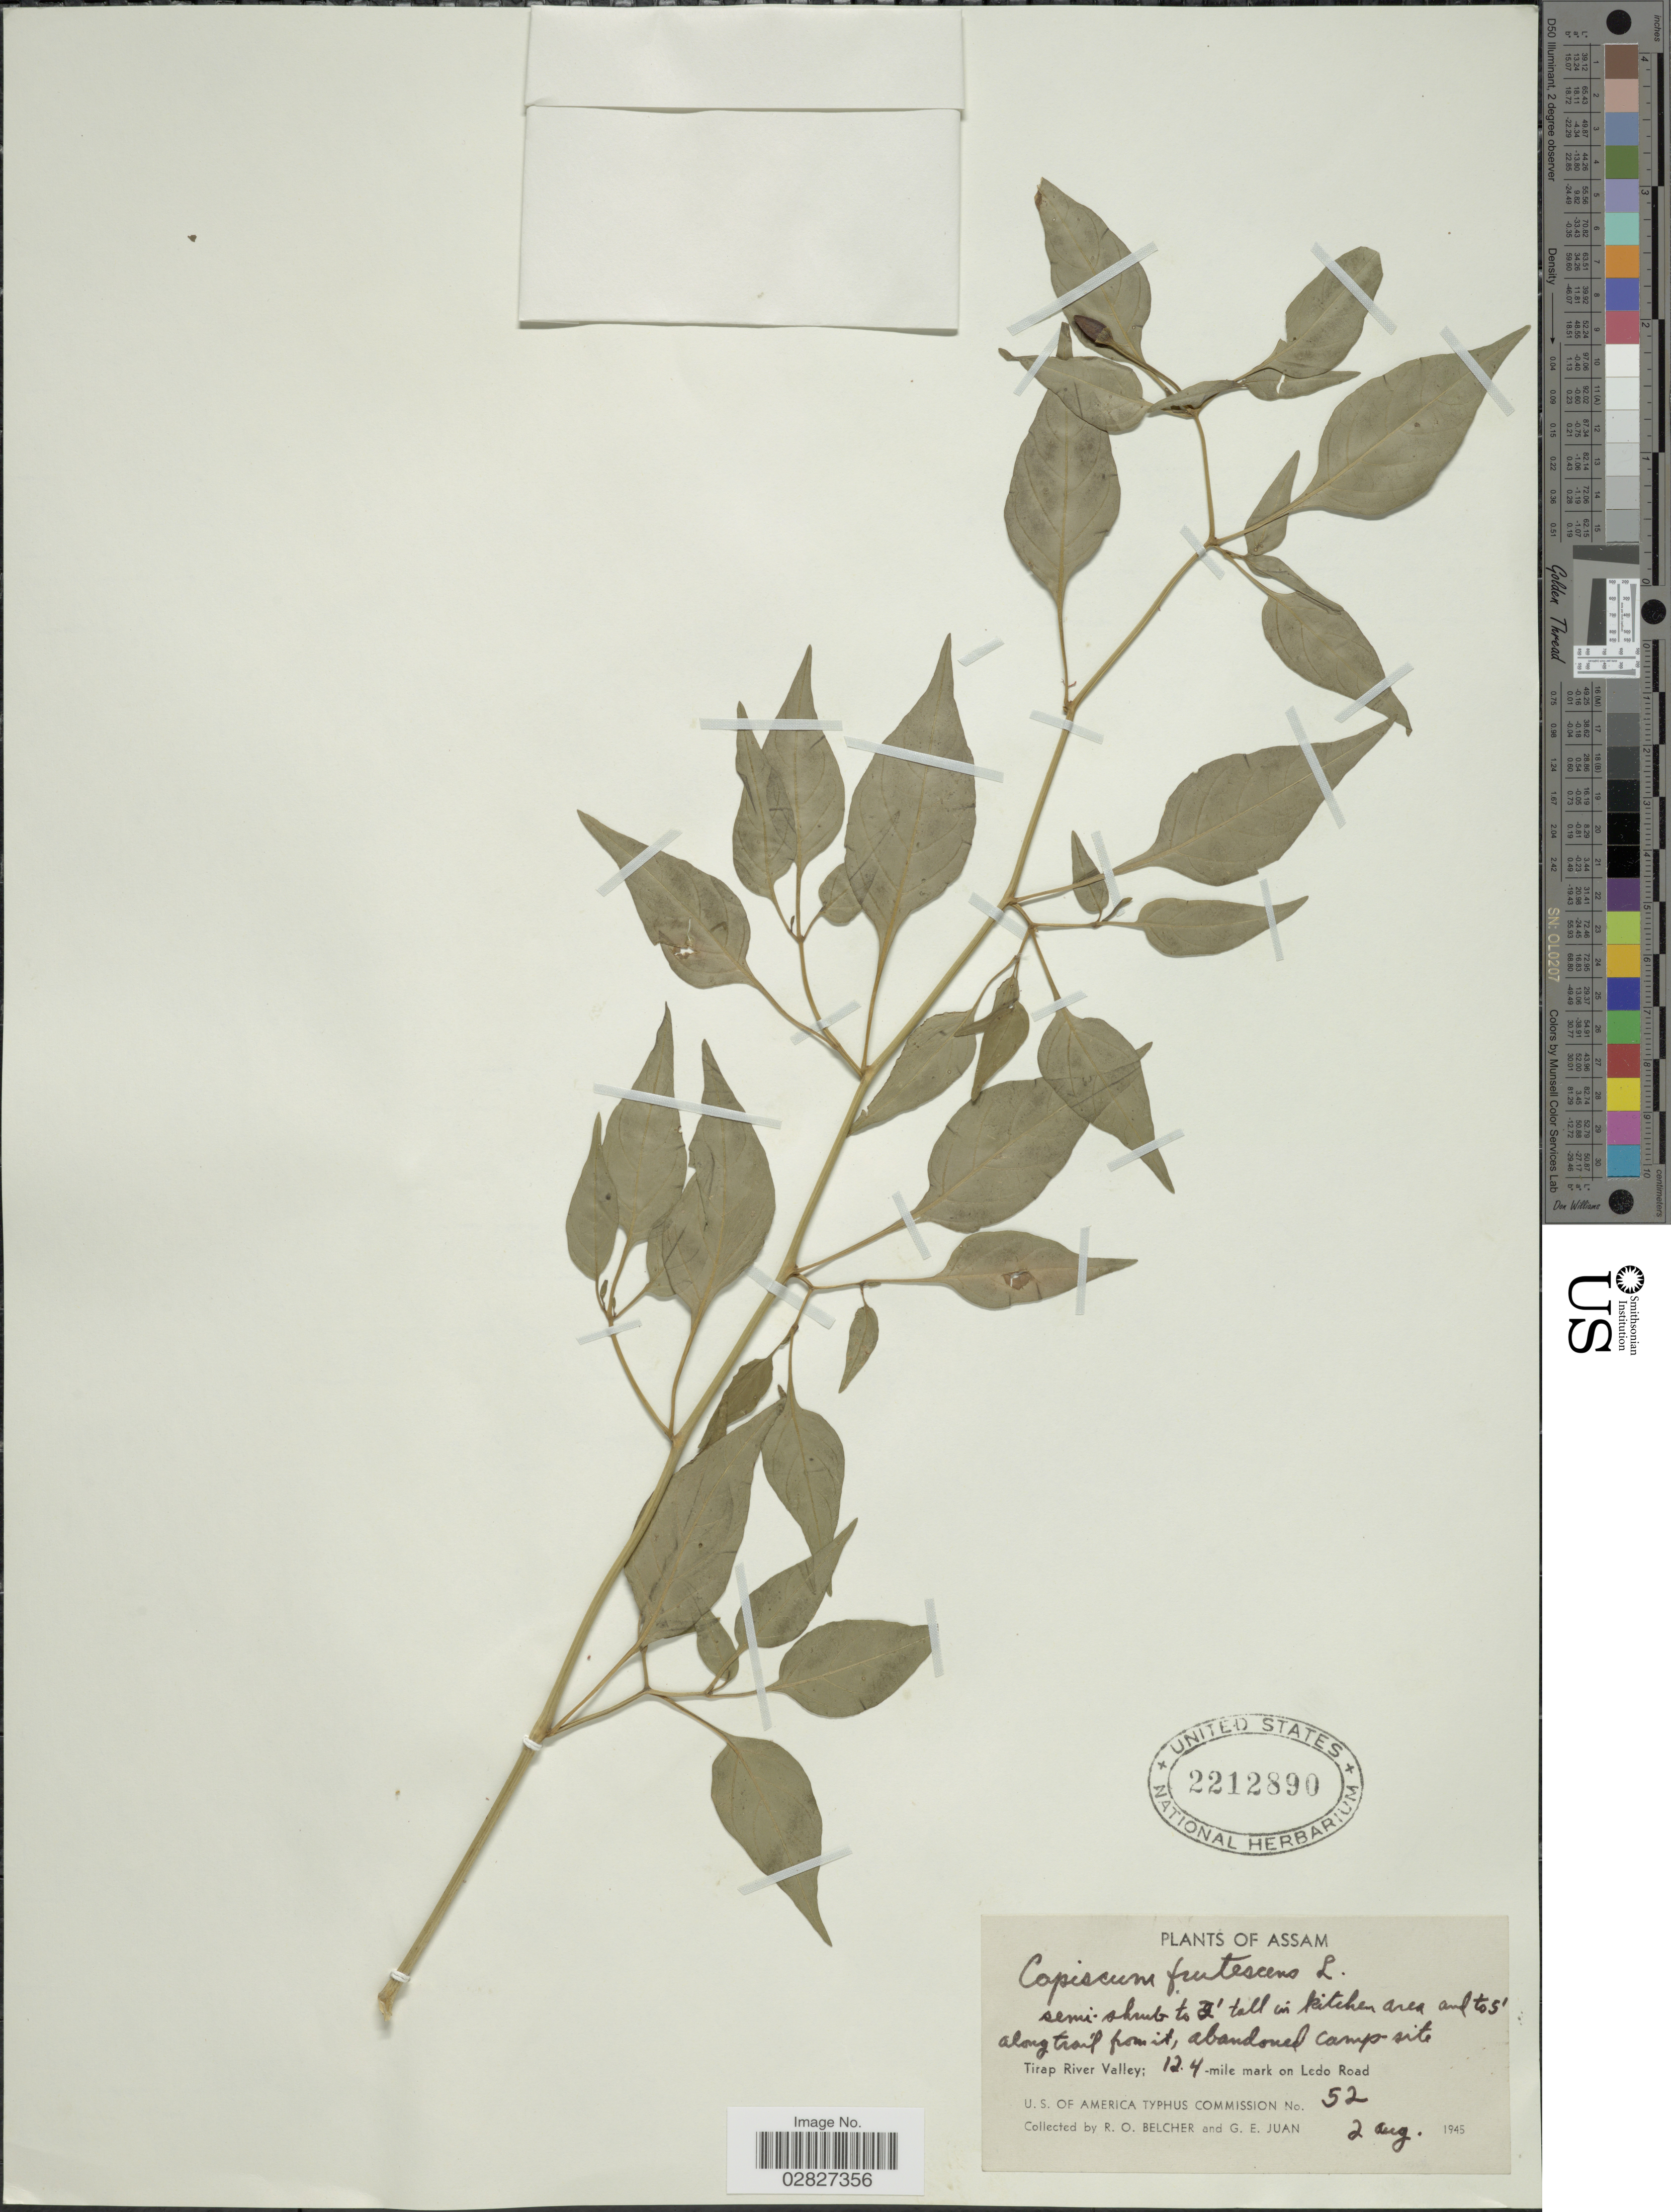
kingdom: Plantae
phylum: Tracheophyta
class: Magnoliopsida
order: Solanales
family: Solanaceae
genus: Capsicum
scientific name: Capsicum frutescens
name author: L.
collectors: R. Belcher & G. Juan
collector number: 52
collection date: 1945-08-02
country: India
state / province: Assam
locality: Tirap River Valley; 12.4-mile mark on Ledo Road.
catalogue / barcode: US 2212890